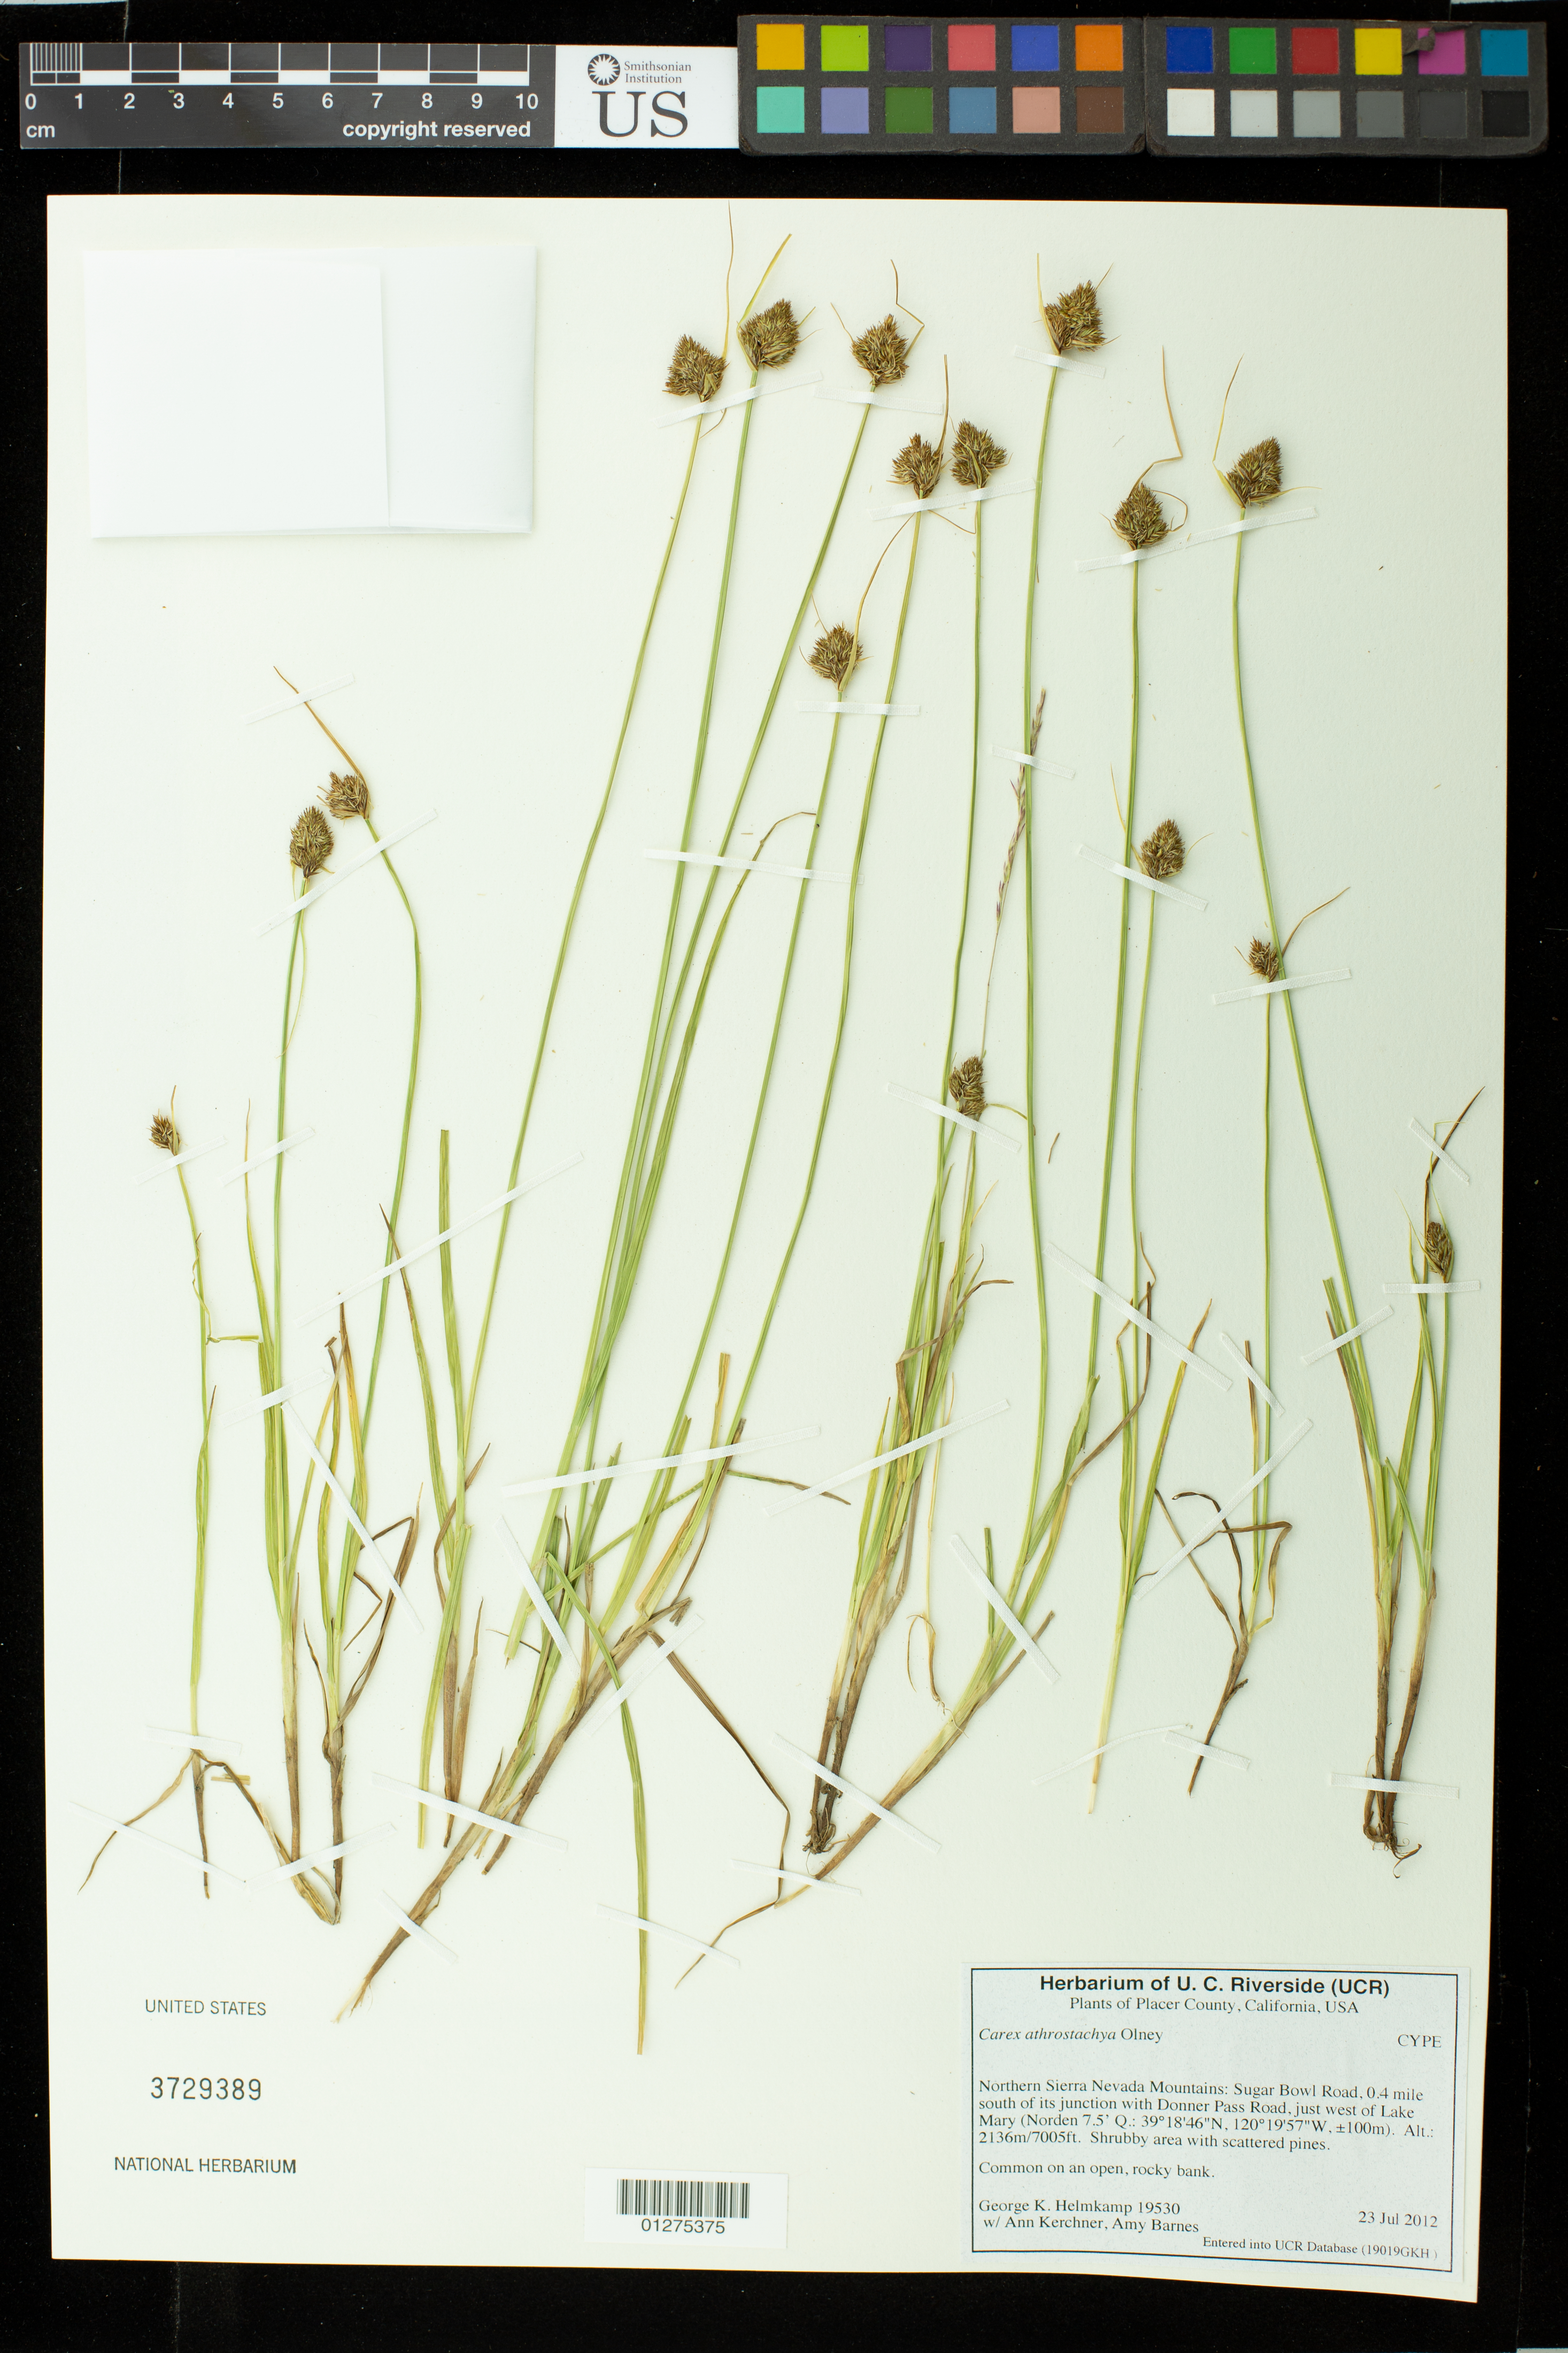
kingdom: Plantae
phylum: Tracheophyta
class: Liliopsida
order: Poales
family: Cyperaceae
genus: Carex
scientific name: Carex athrostachya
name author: Olney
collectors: G. Helmkamp, A. Kerchner & A. Barnes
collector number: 19530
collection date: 2012-07-23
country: United States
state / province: California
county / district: Placer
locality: Northern Sierra Nervada Moountains: Sugar Bowl Road, 0.4 mile south of its junction with Donner Pass Road, just west of Lake Mary (norden 7.5'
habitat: Shruby area with scattered pines.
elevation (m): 2136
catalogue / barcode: US 3729389